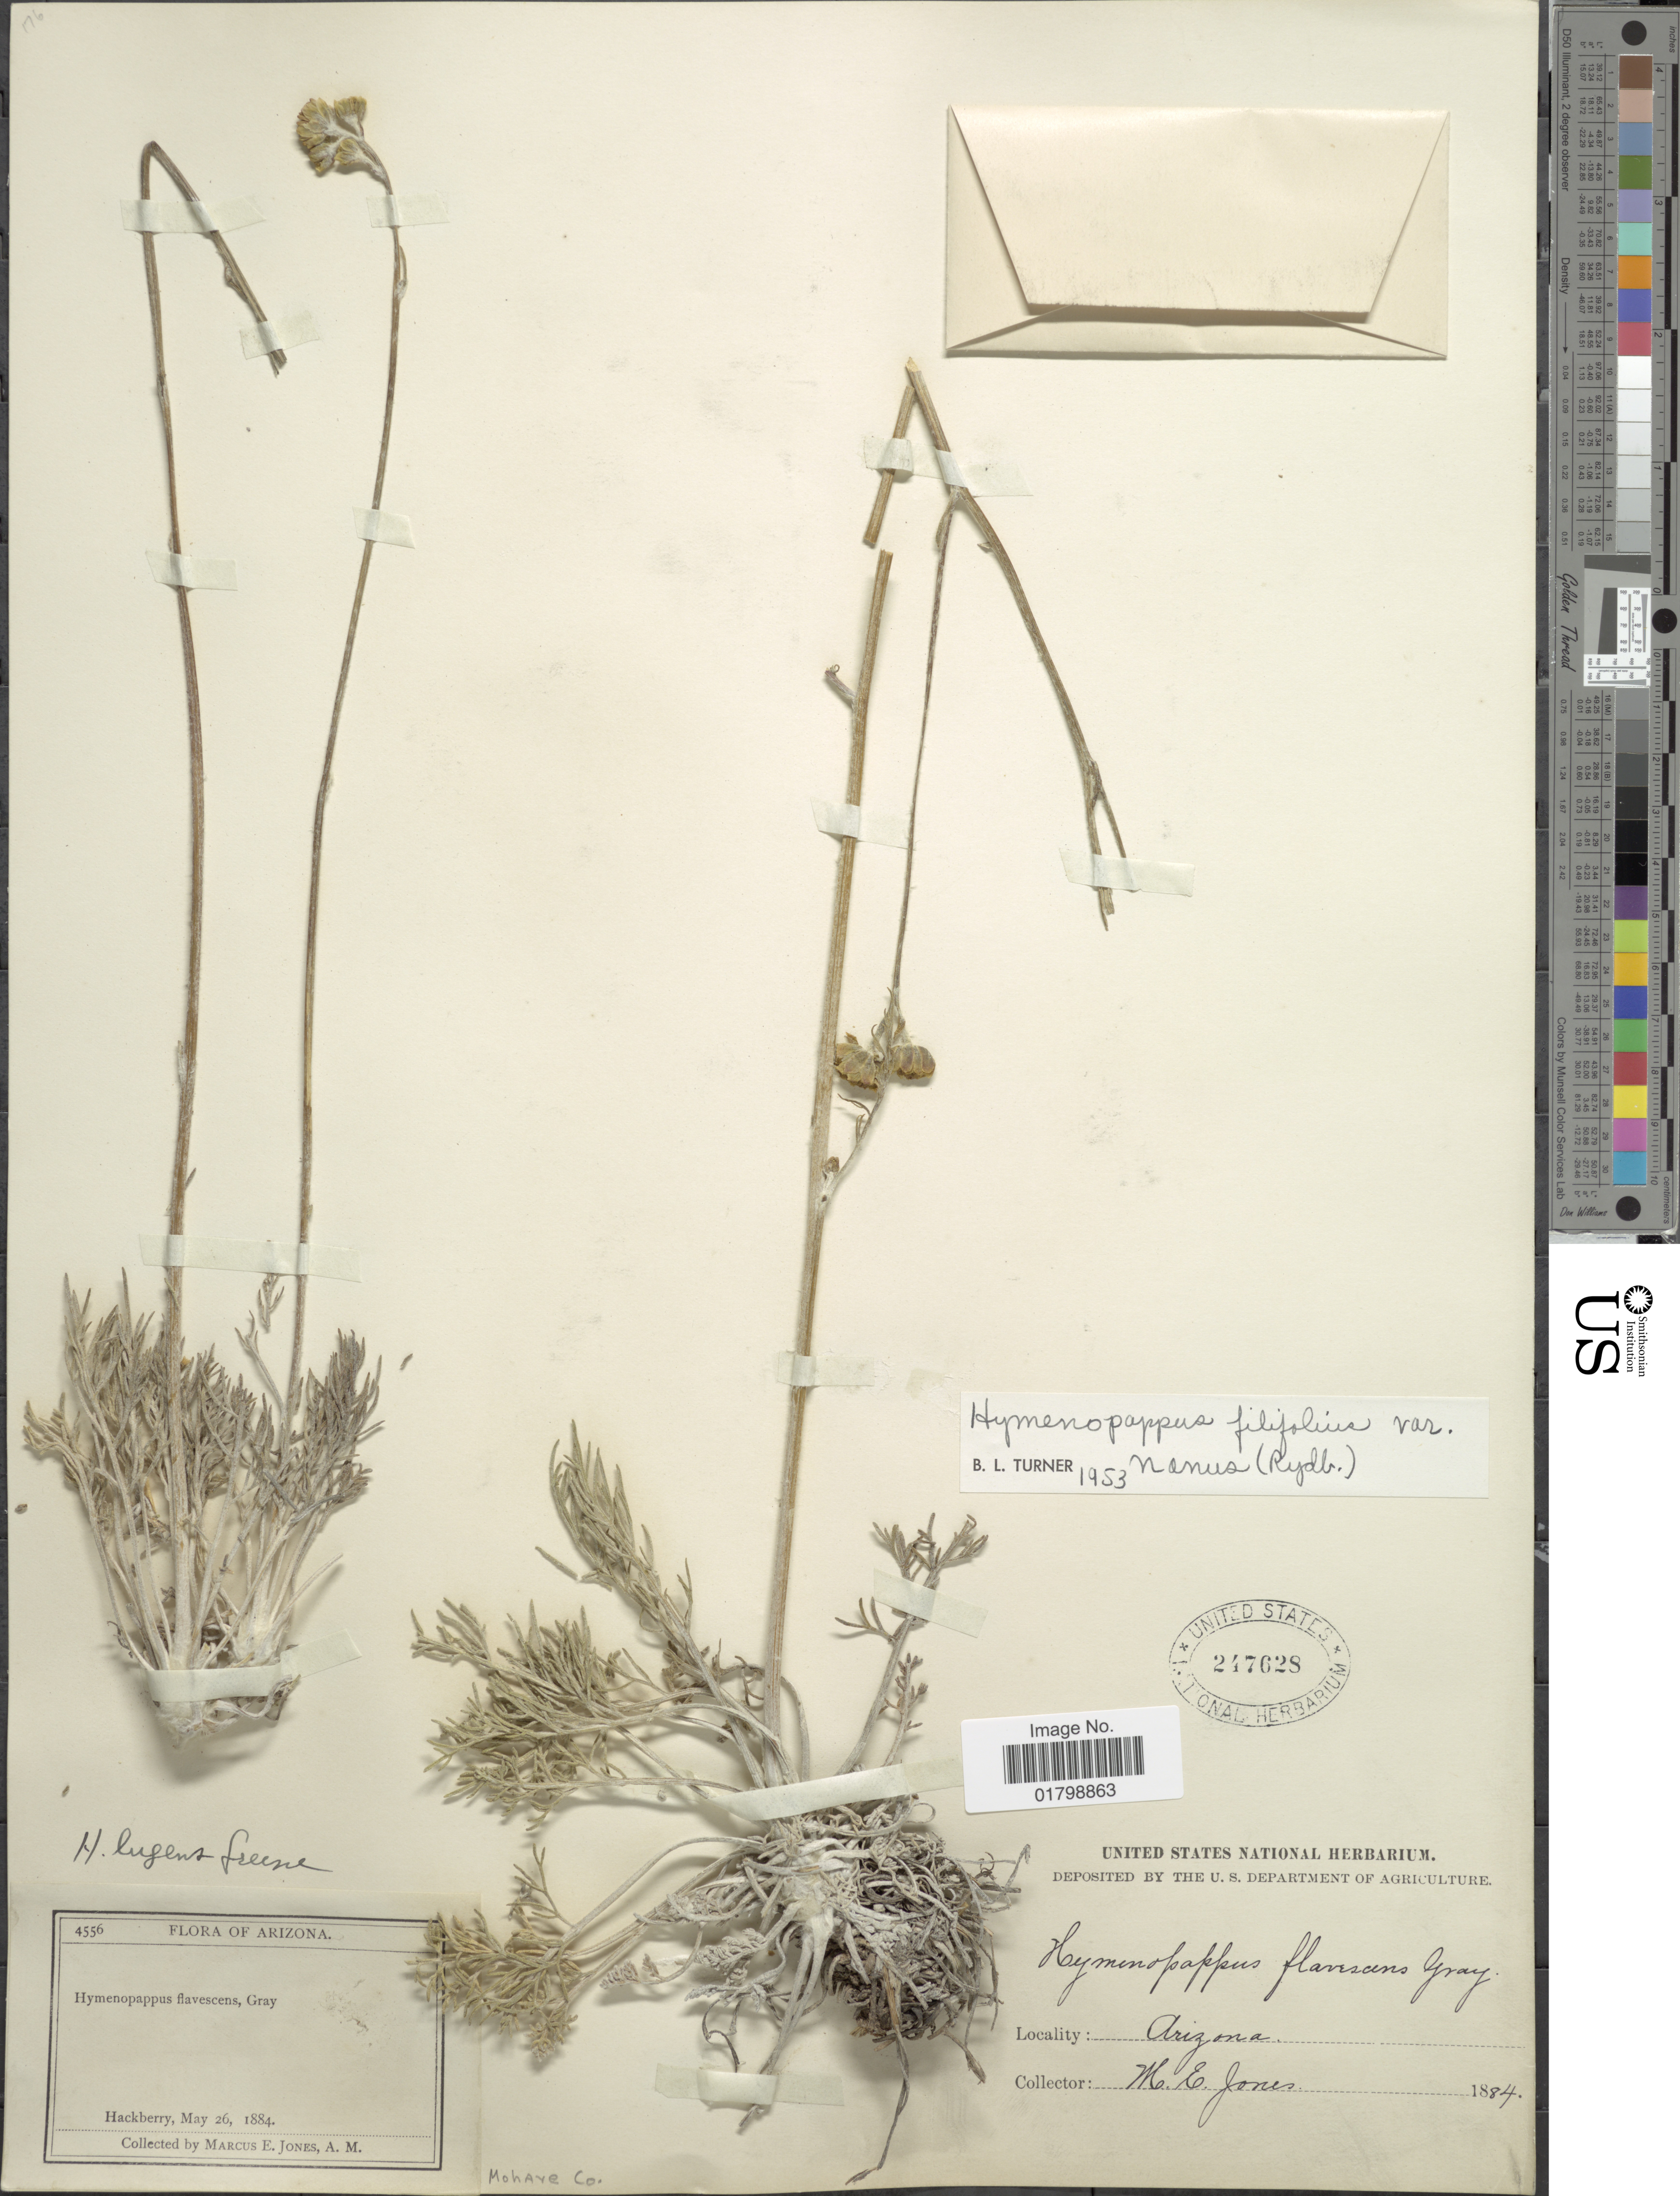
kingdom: Plantae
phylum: Tracheophyta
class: Magnoliopsida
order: Asterales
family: Asteraceae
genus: Hymenopappus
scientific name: Hymenopappus filifolius var. nanus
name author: (Ryd.) B.L. Turner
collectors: M. E. Jones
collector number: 4556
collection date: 1884-05-26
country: United States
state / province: Arizona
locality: Hackberry, Mohave Co.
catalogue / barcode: US 247628